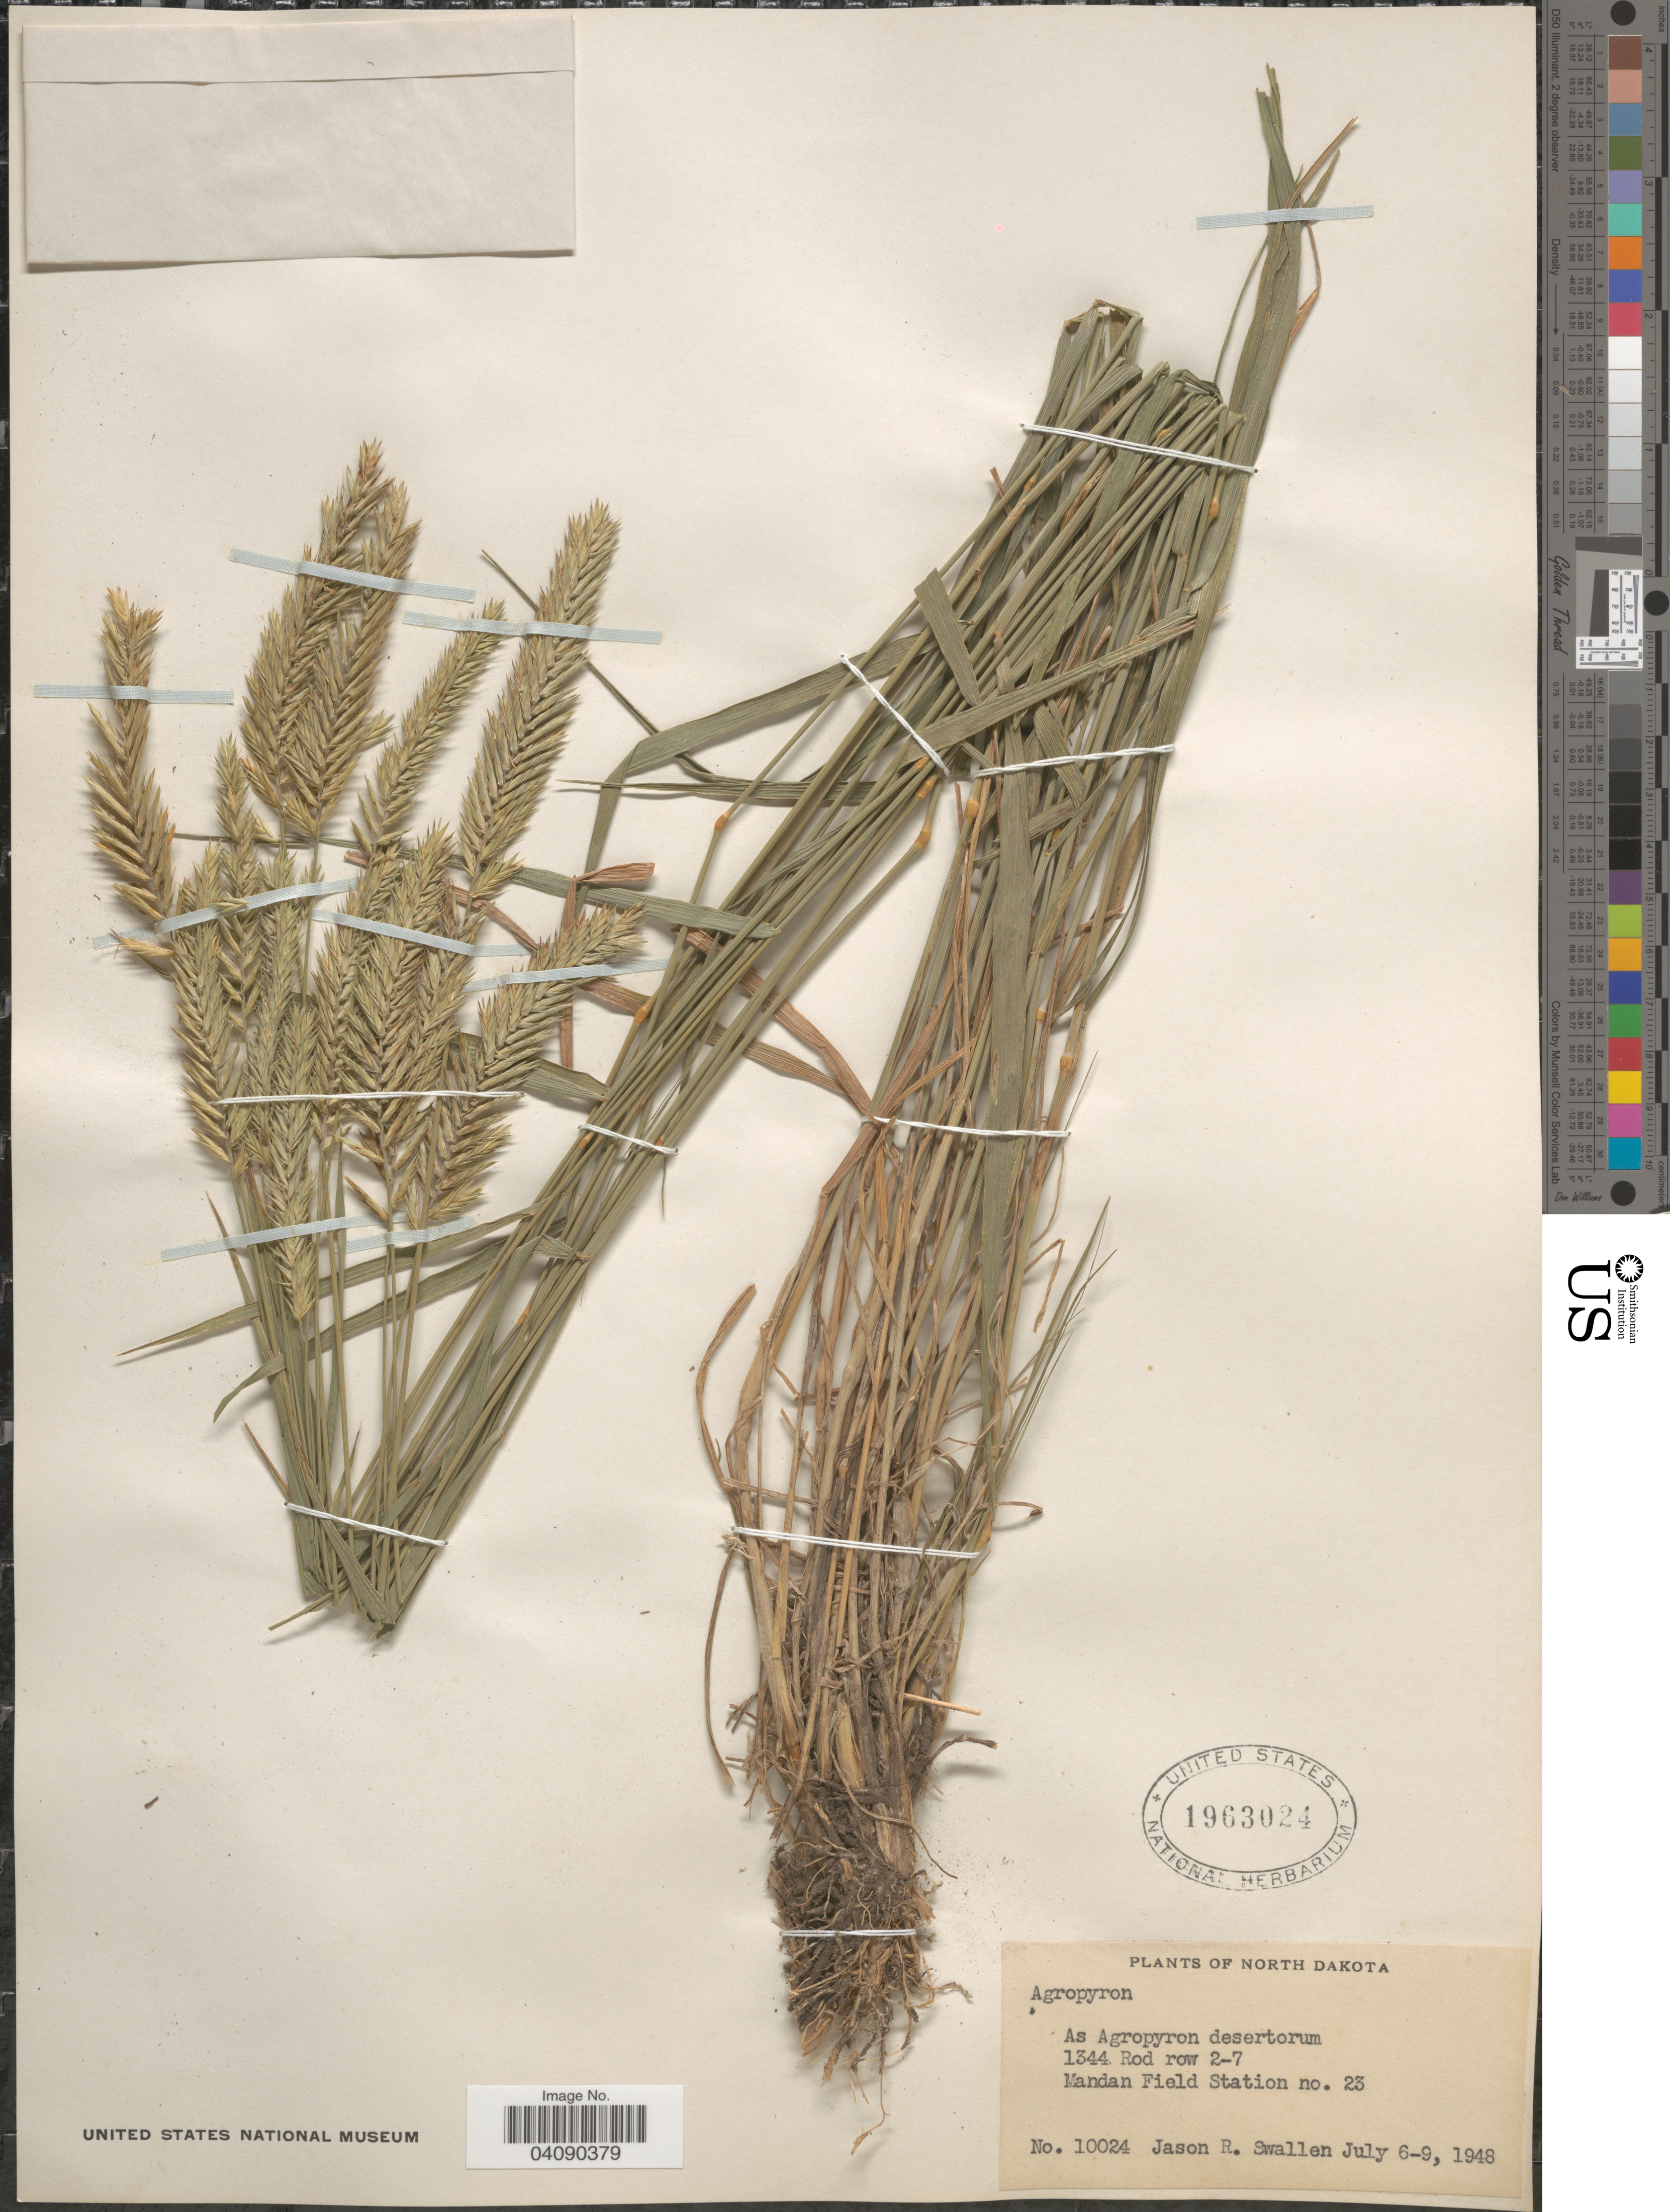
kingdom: Plantae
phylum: Tracheophyta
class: Liliopsida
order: Poales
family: Poaceae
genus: Agropyron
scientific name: Agropyron desertorum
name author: (Fisch. ex Link) Schult.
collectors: J. R. Swallen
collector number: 10024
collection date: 1948-07-06/1948-07-09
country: United States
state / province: North Dakota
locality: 1344 Rod row 2-7. Mandan Field Station no. 23.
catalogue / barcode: US 1963024